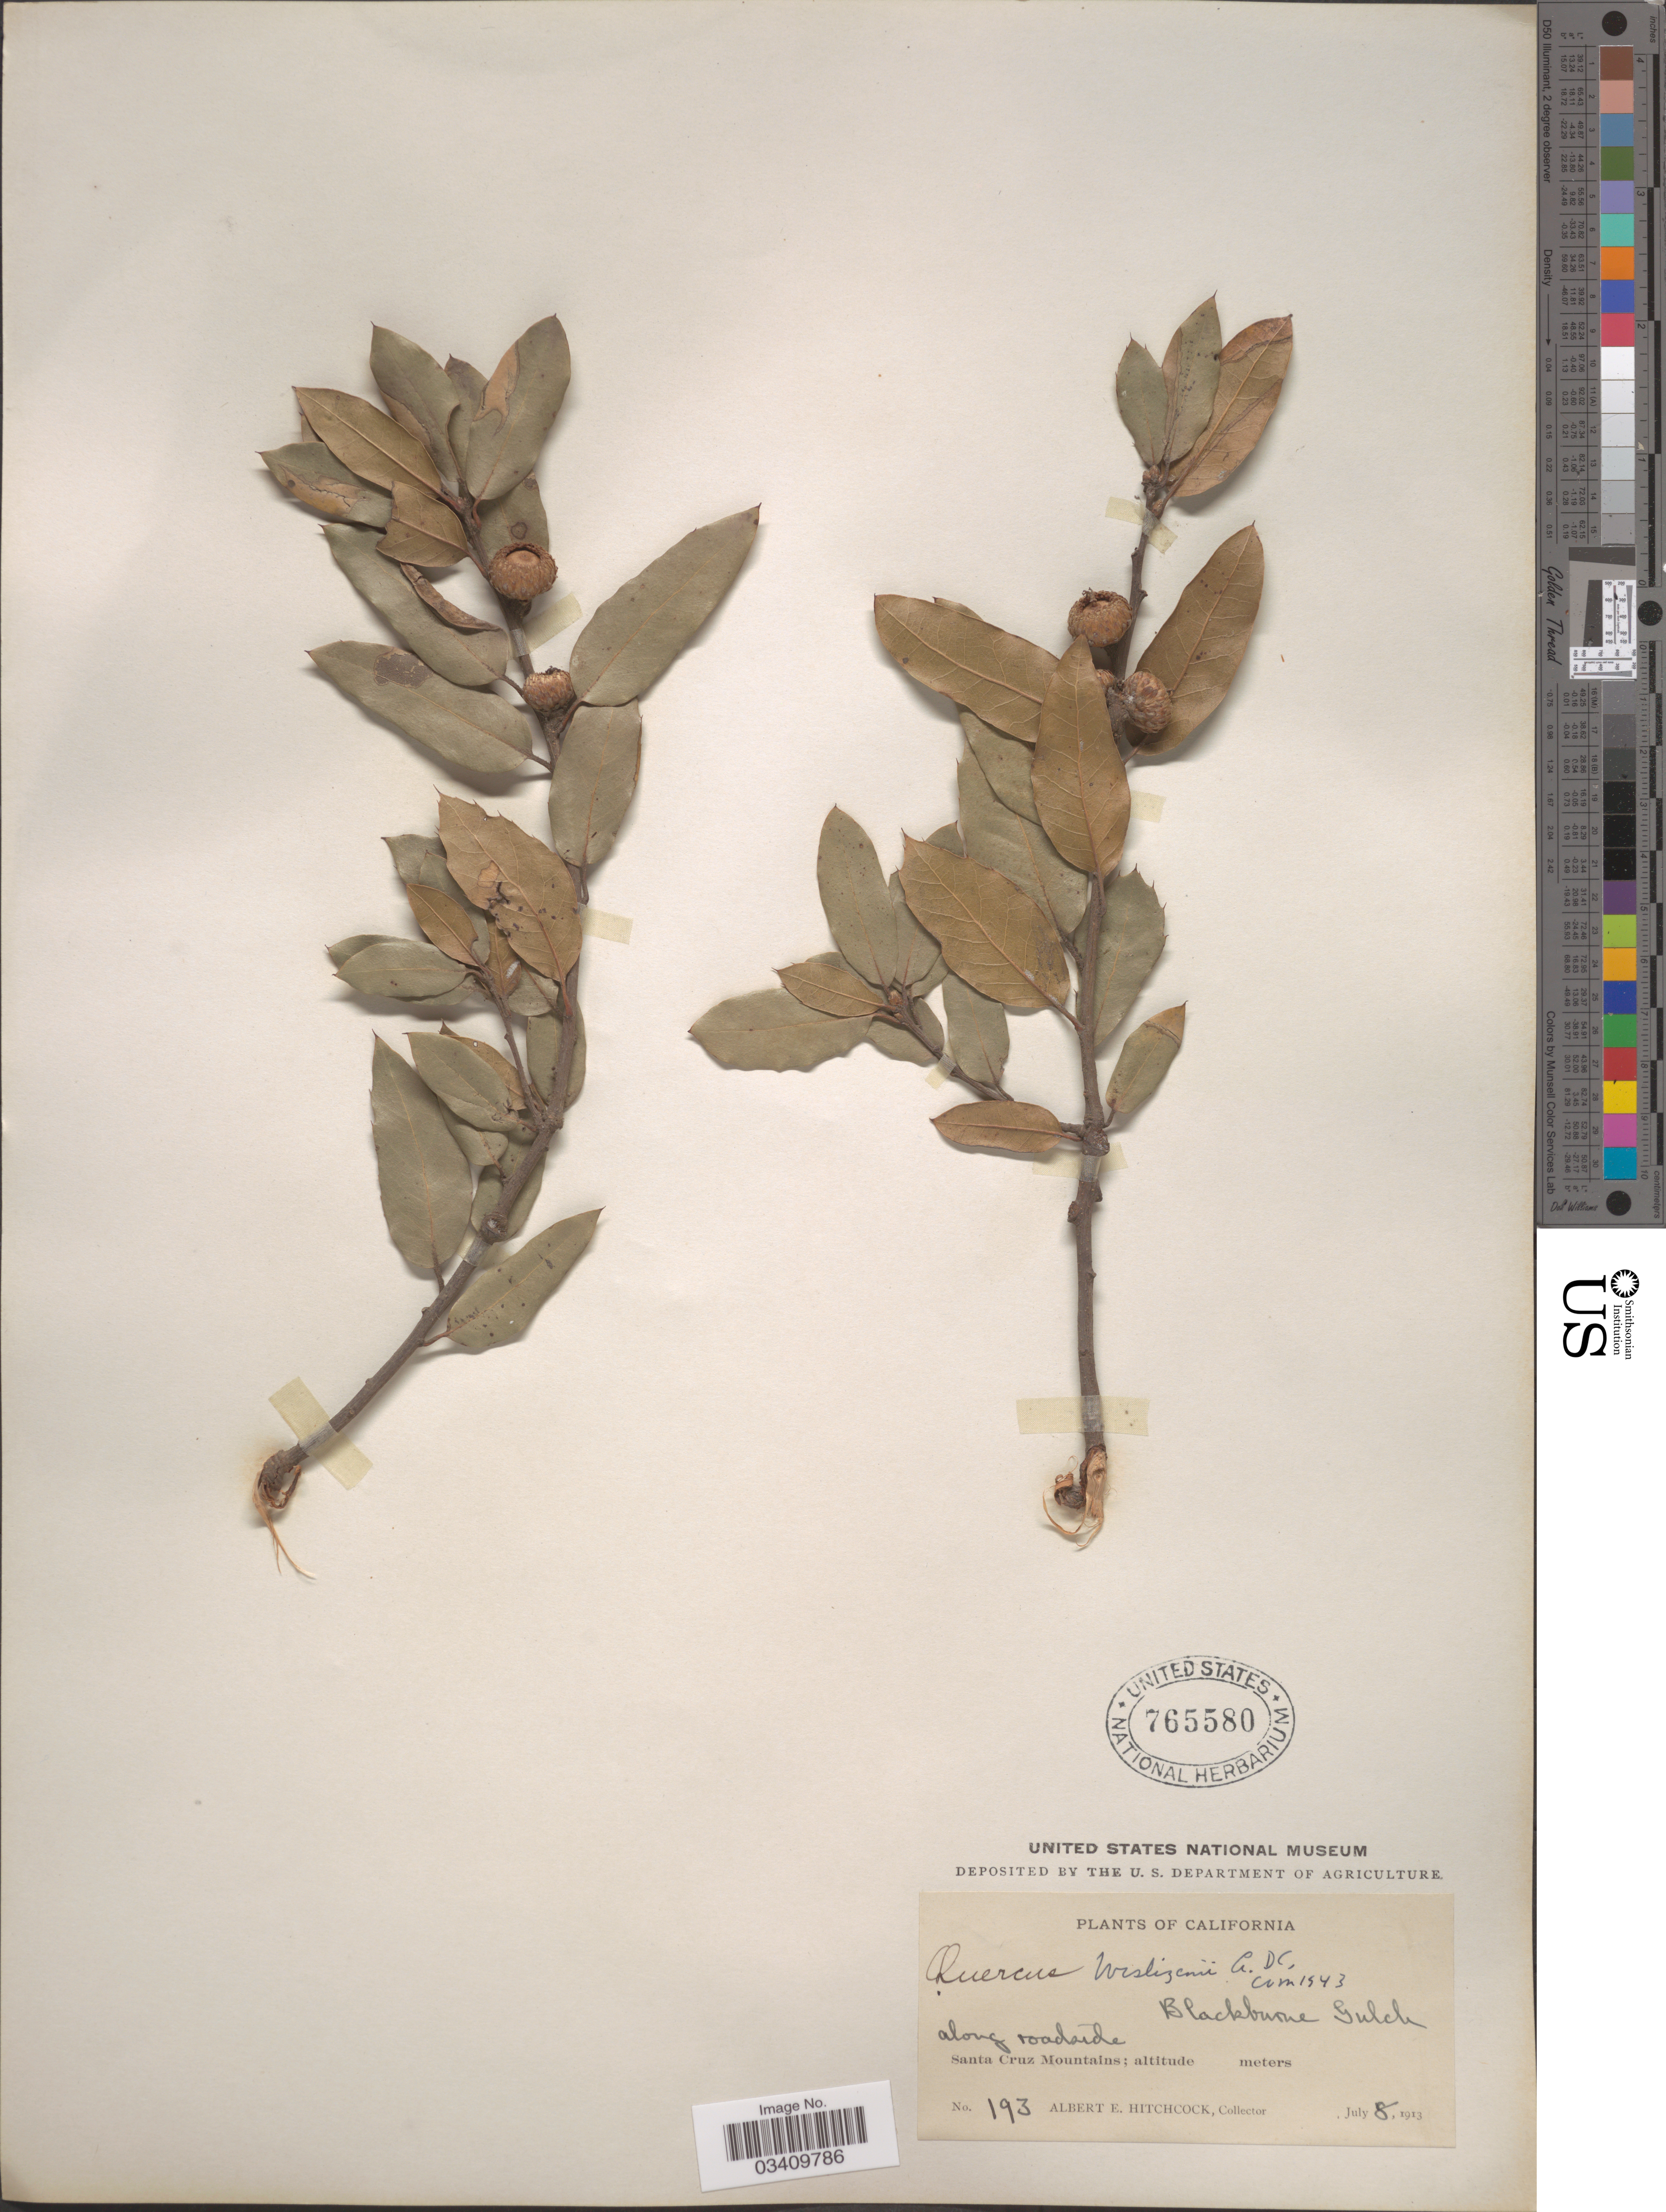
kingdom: Plantae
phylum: Tracheophyta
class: Magnoliopsida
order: Fagales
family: Fagaceae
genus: Quercus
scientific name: Quercus wislizeni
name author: A. DC.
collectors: A. Hitchcock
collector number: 193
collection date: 1913-07-08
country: United States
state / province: California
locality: Blackburne Gulch. Along roadside. Santa Cruz Mountains.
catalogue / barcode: US 765580